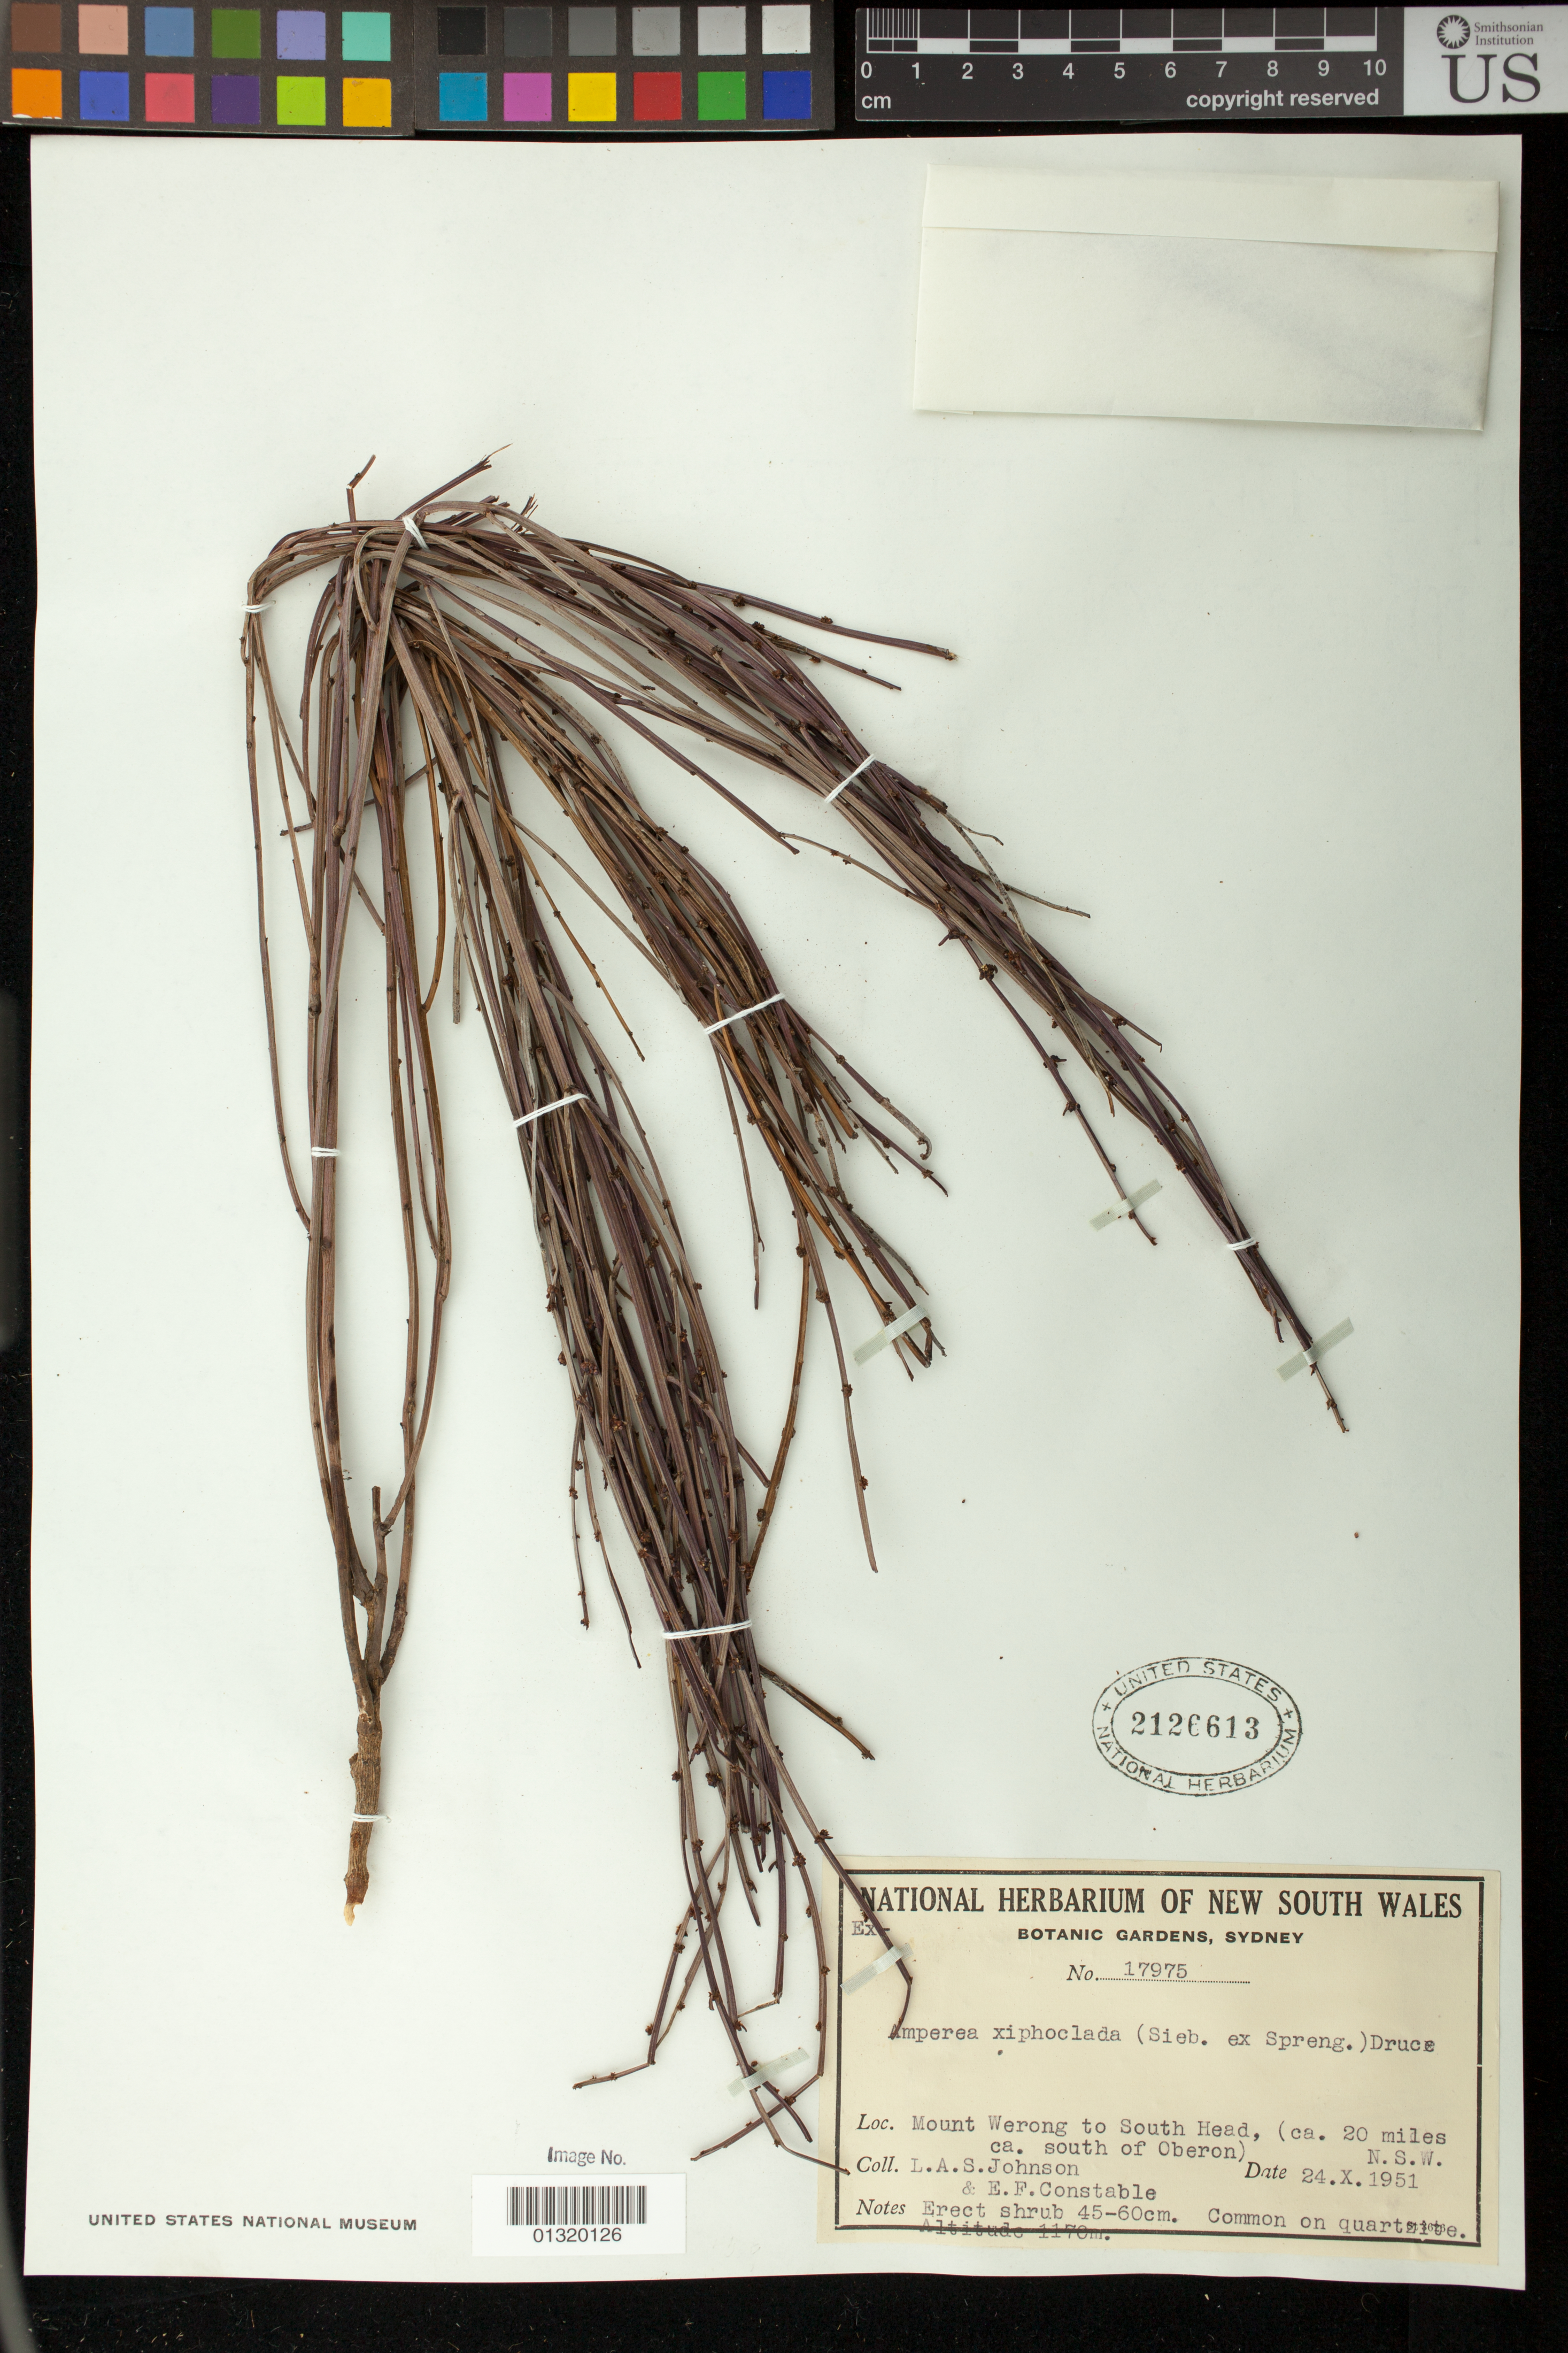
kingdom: Plantae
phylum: Tracheophyta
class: Magnoliopsida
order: Malpighiales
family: Euphorbiaceae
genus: Amperea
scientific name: Amperea xiphoclada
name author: Druce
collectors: L. A. S. Johnson & E. F. Constable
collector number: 17975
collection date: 1951-10-24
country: Australia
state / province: New South Wales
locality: Mount Werong to South Head, (ca. 20 miles ca. south of Oberon)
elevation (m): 1170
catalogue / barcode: US 2126613